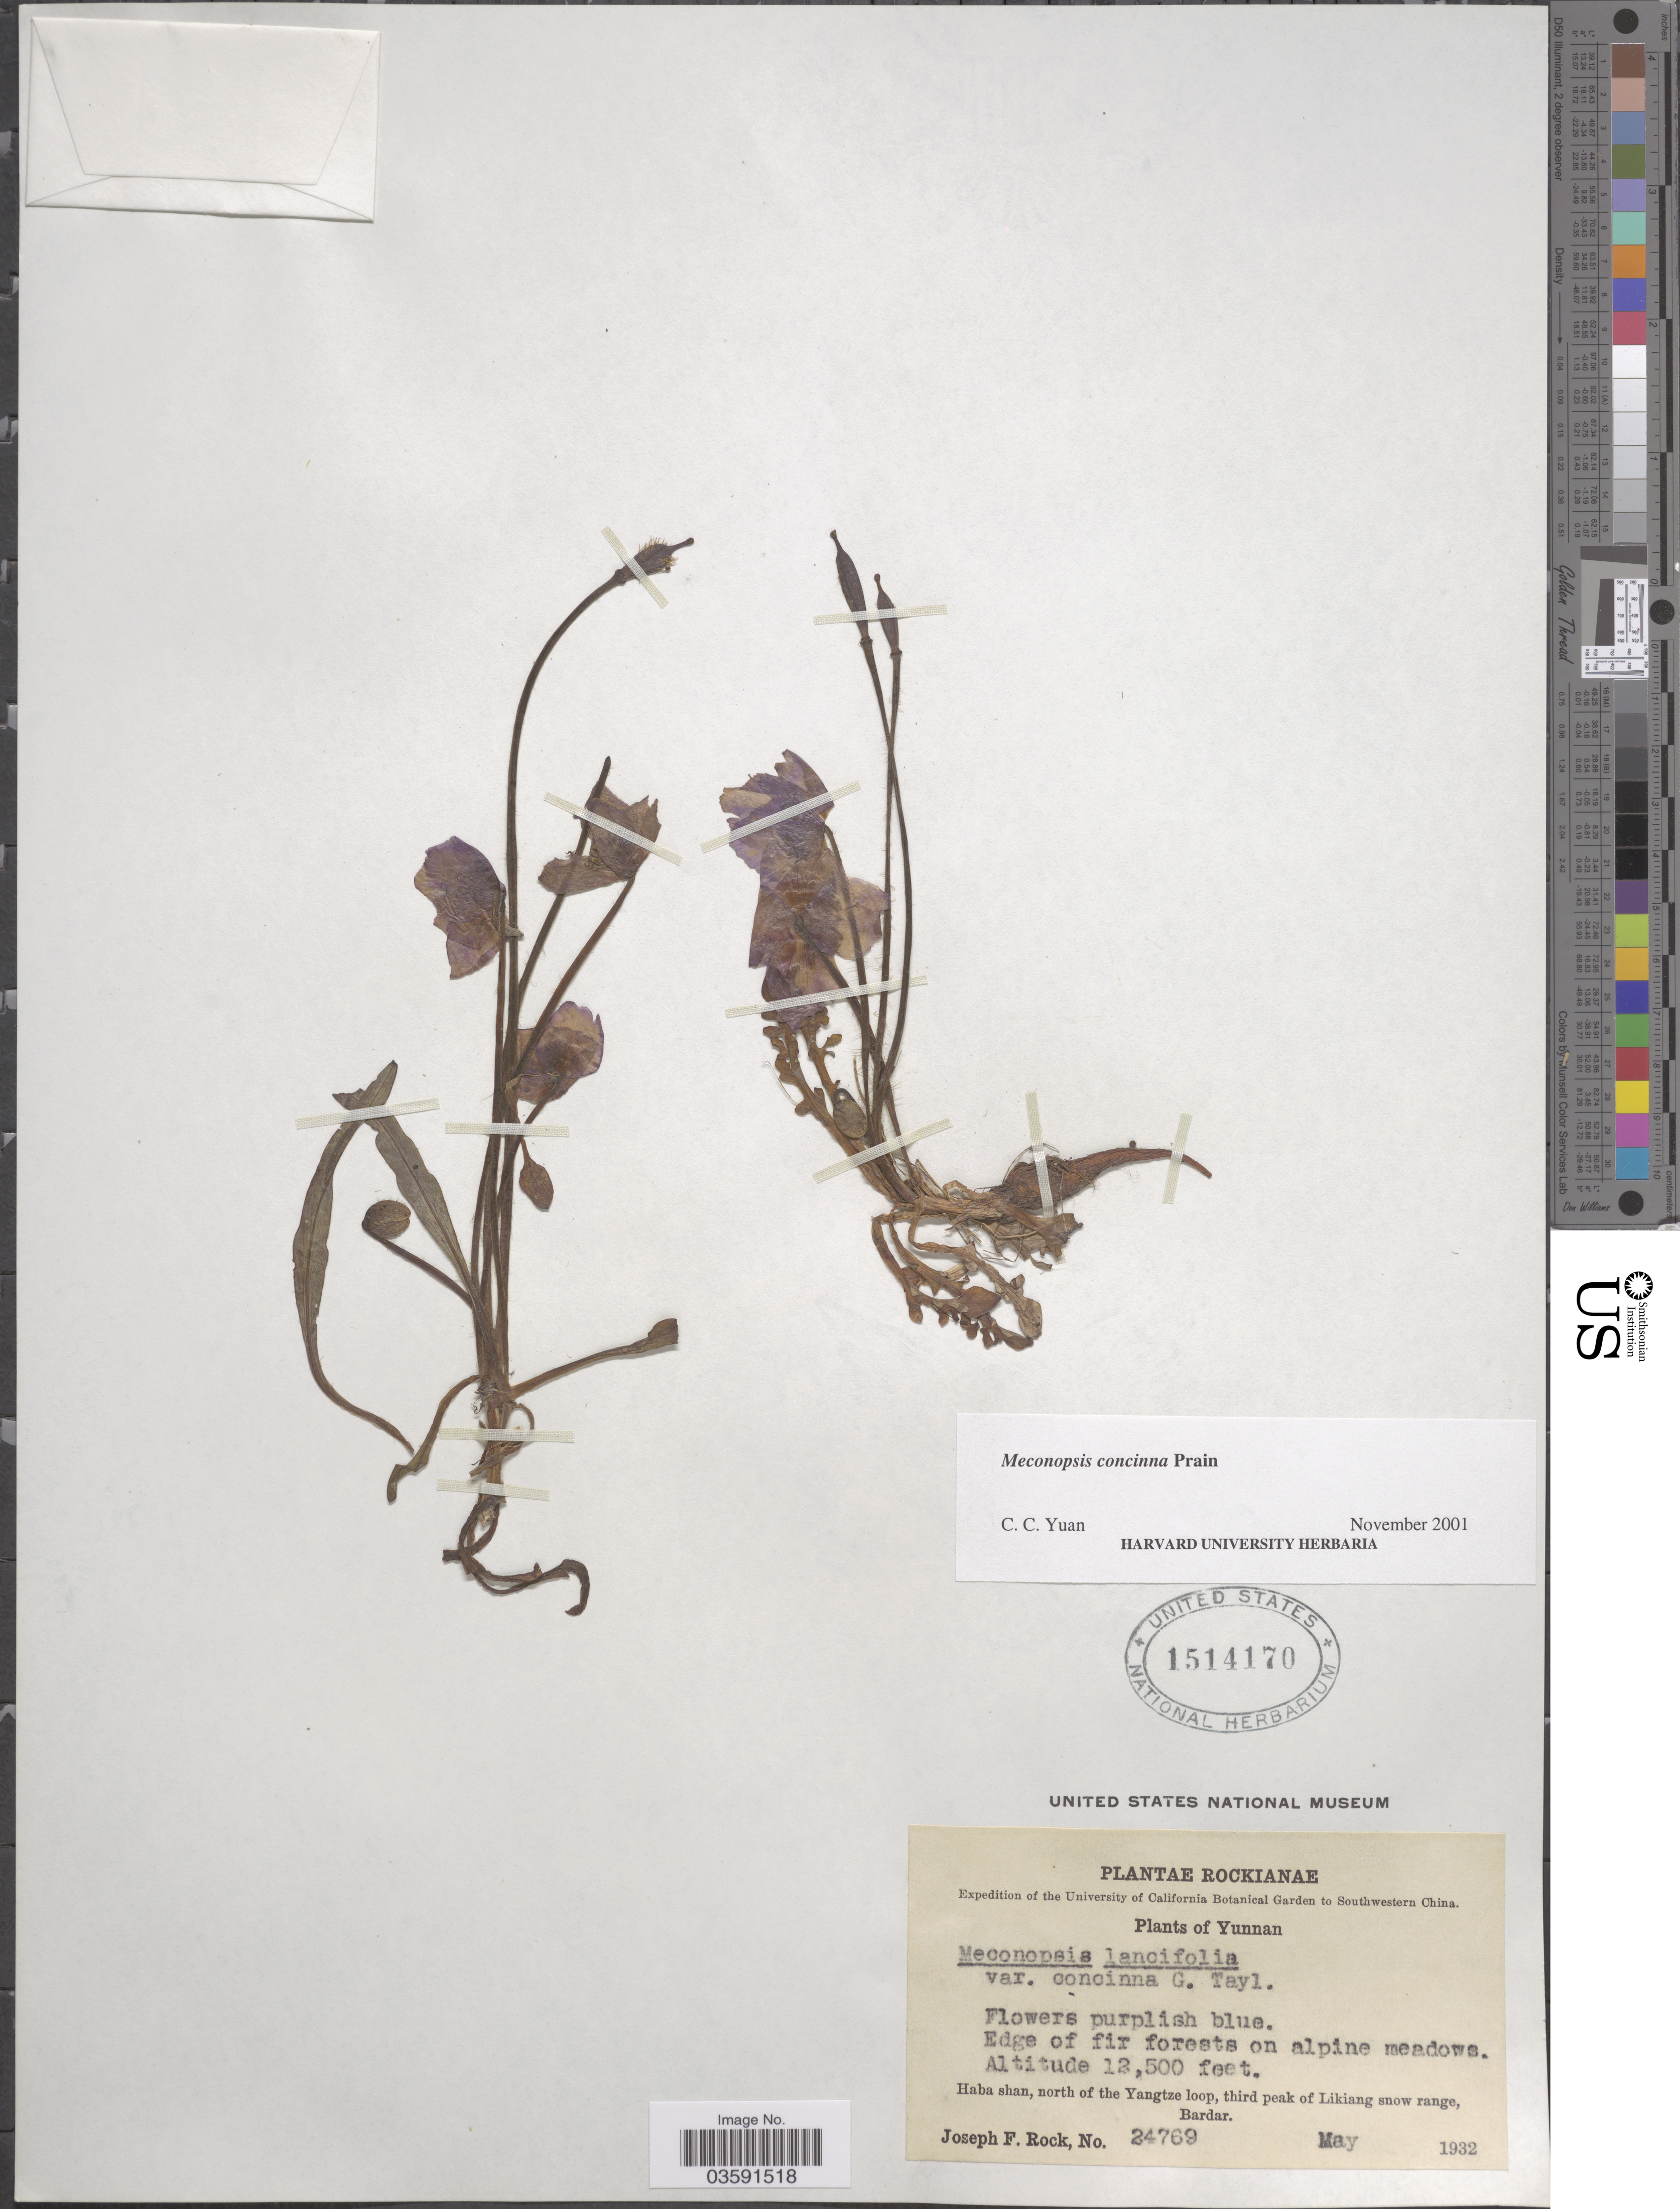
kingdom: Plantae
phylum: Tracheophyta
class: Magnoliopsida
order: Ranunculales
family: Papaveraceae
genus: Meconopsis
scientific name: Meconopsis concinna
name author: Prain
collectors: J. F. Rock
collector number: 24769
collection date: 1932-05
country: China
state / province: Yunnan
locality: Southwestern China. Haba shan, north of the Yangtze loop, third peak of Likiang snow range, Bardar.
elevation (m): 3810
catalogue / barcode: US 1514170